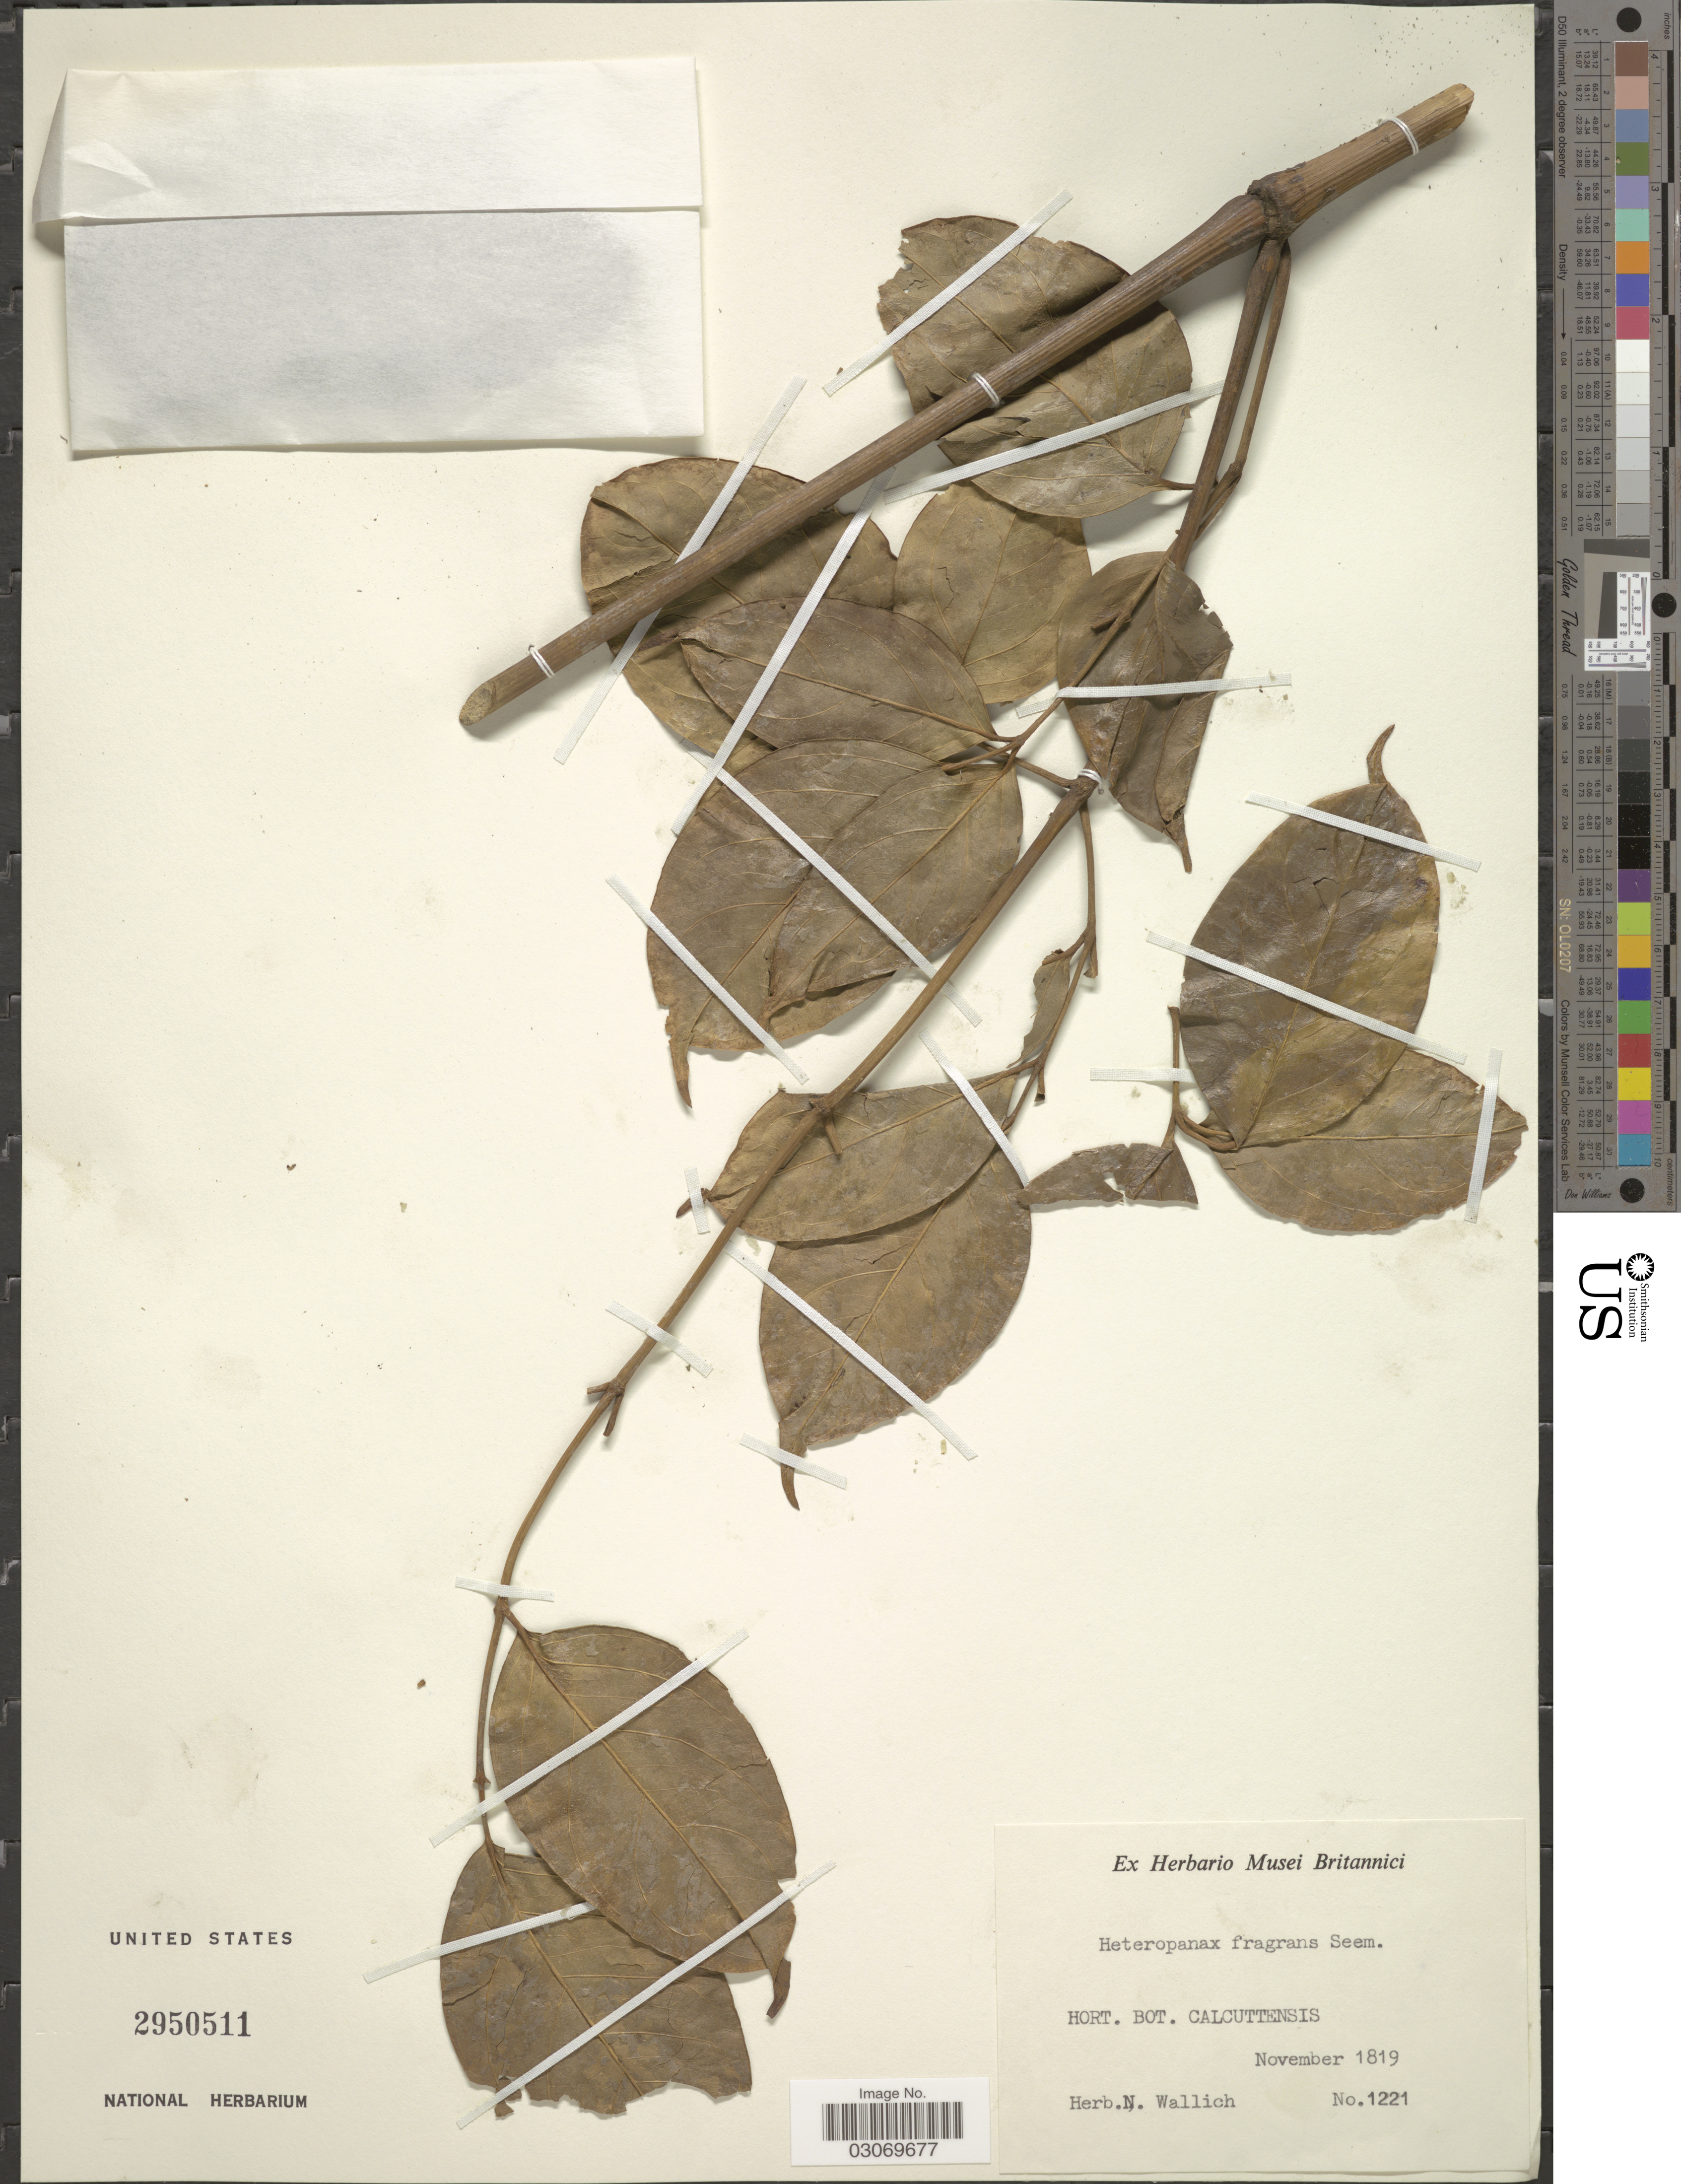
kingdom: Plantae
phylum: Tracheophyta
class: Magnoliopsida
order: Apiales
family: Araliaceae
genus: Heteropanax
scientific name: Heteropanax fragrans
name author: (Roxb.) Seem.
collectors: Ex herb. N. Wallich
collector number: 1221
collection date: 1819-11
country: India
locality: Hort. Bot. Calcuttensis.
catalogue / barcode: US 2950511